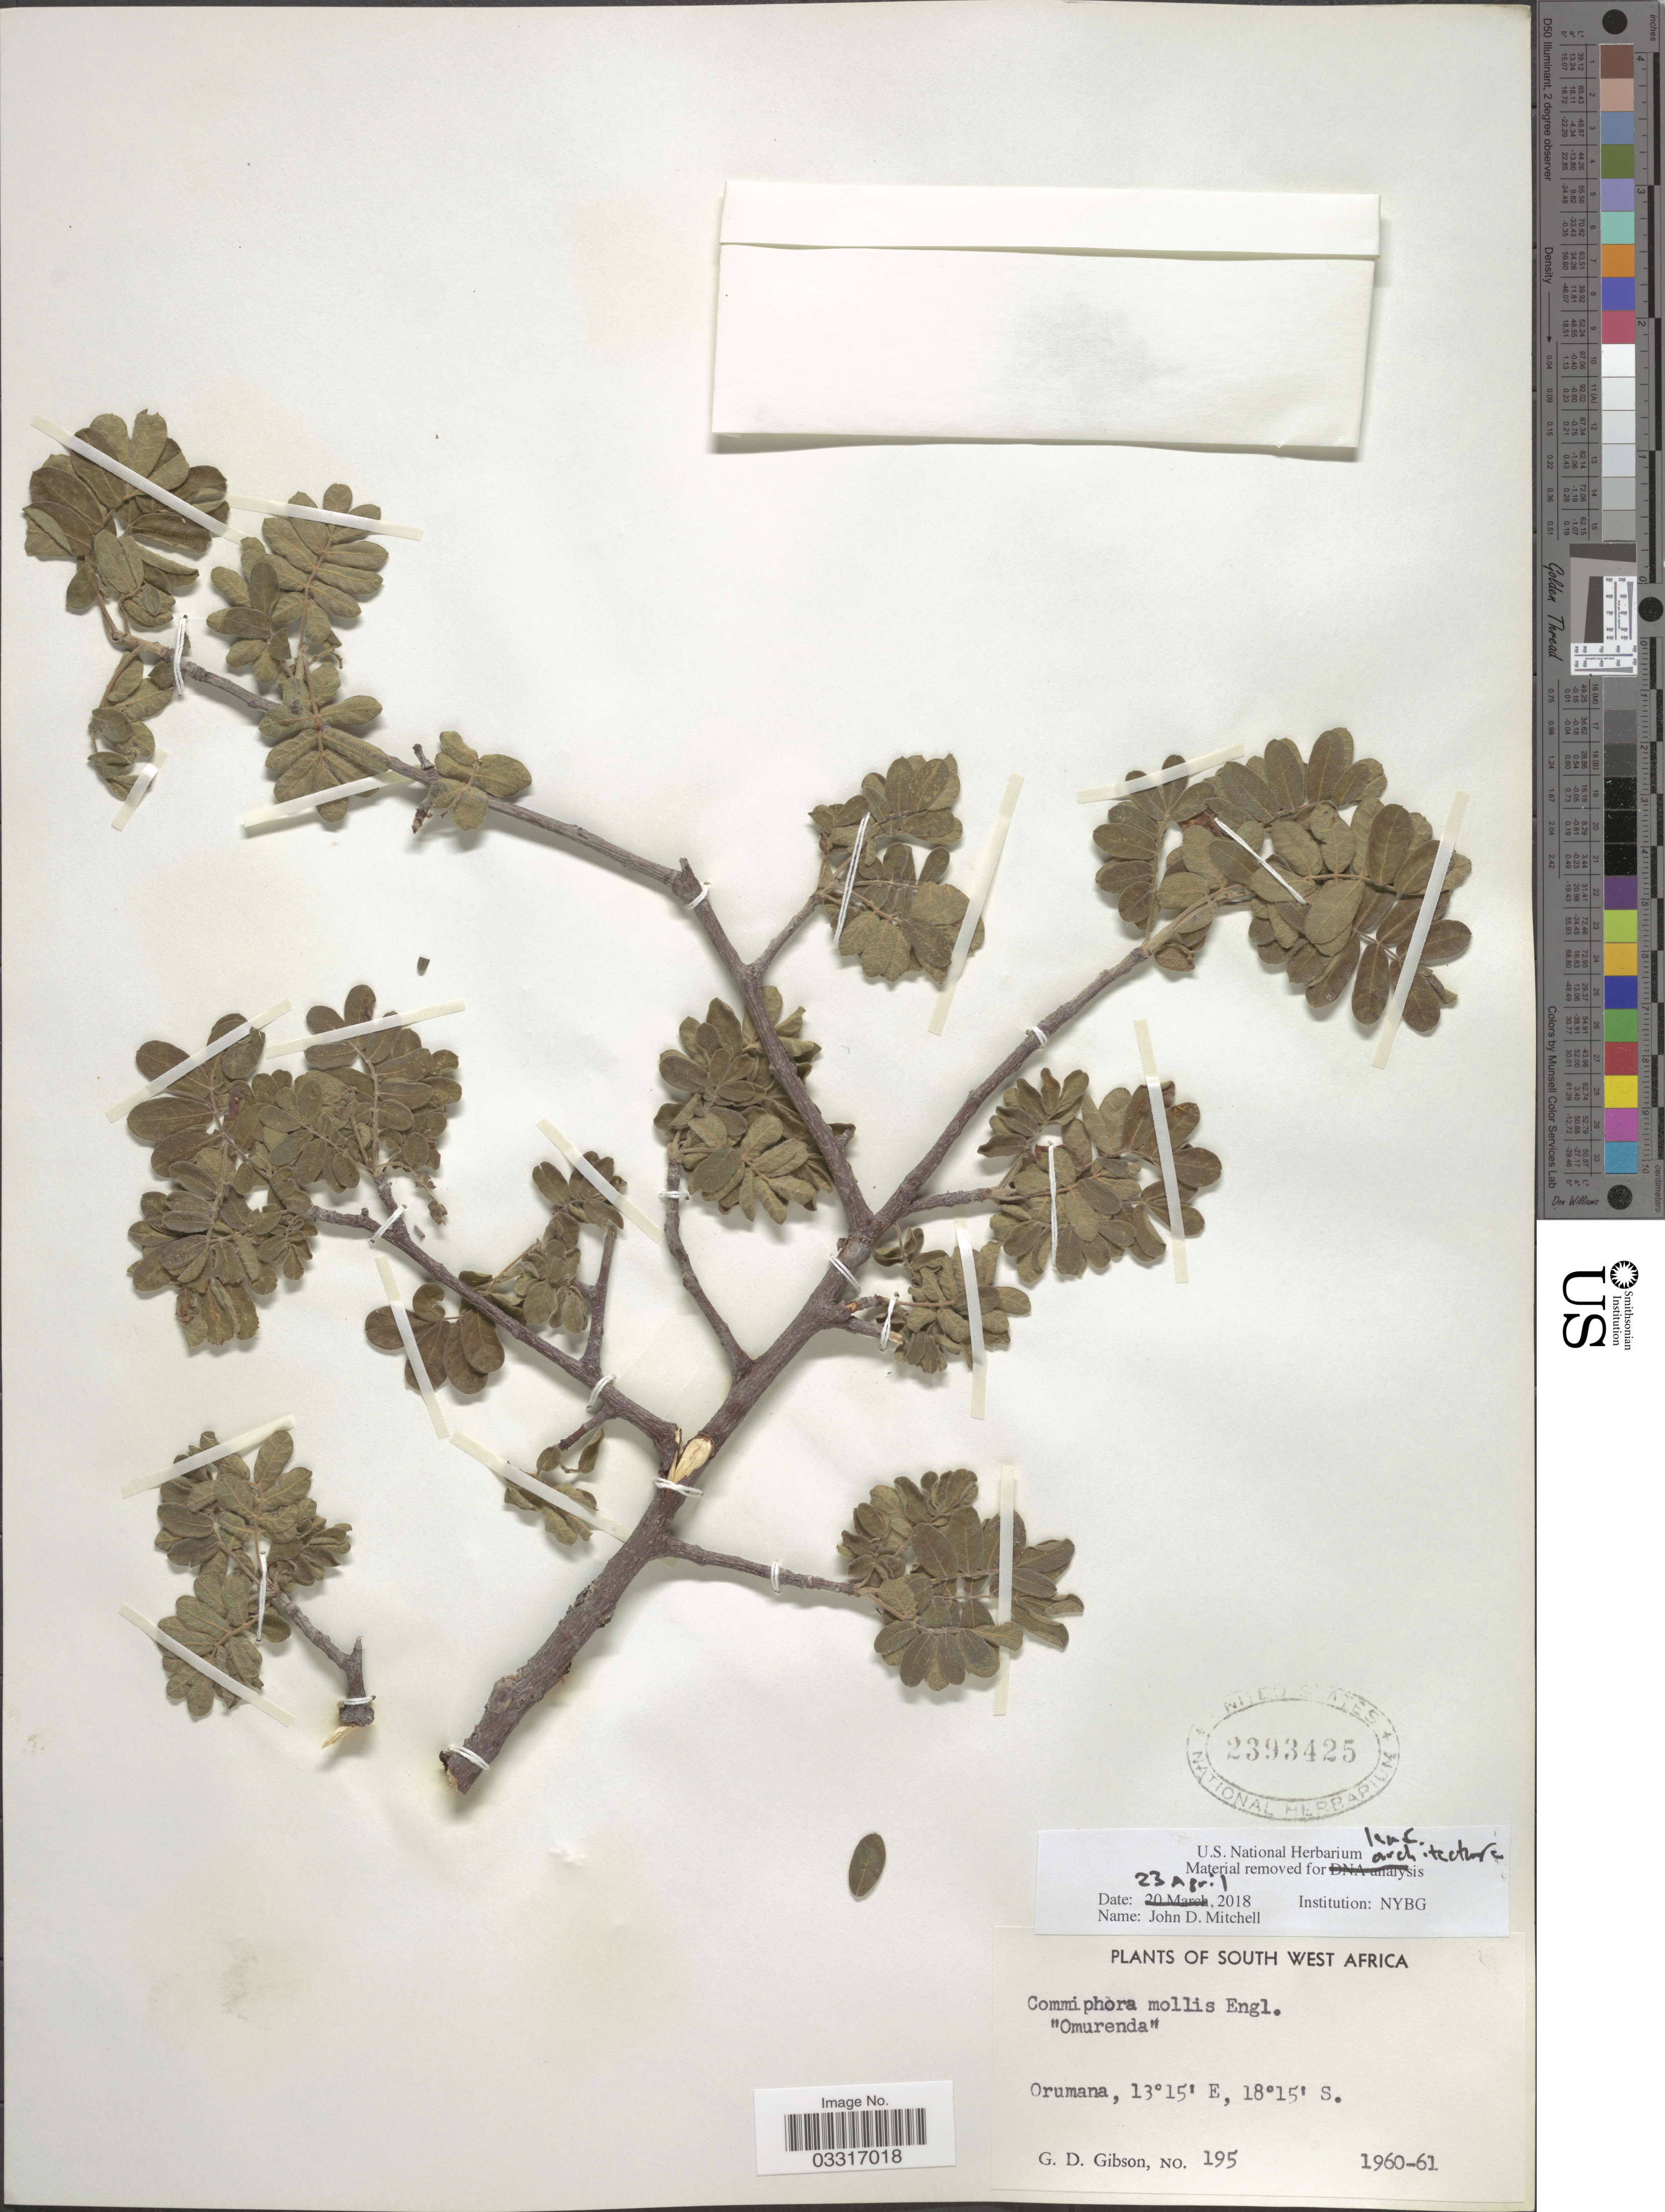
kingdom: Plantae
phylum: Tracheophyta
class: Magnoliopsida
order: Sapindales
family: Burseraceae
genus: Commiphora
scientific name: Commiphora mollis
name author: (Oliv.) Engl.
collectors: G. D. Gibson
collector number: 195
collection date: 1960/1961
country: Namibia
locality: South West Africa. Orumana.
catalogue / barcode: US 2393425